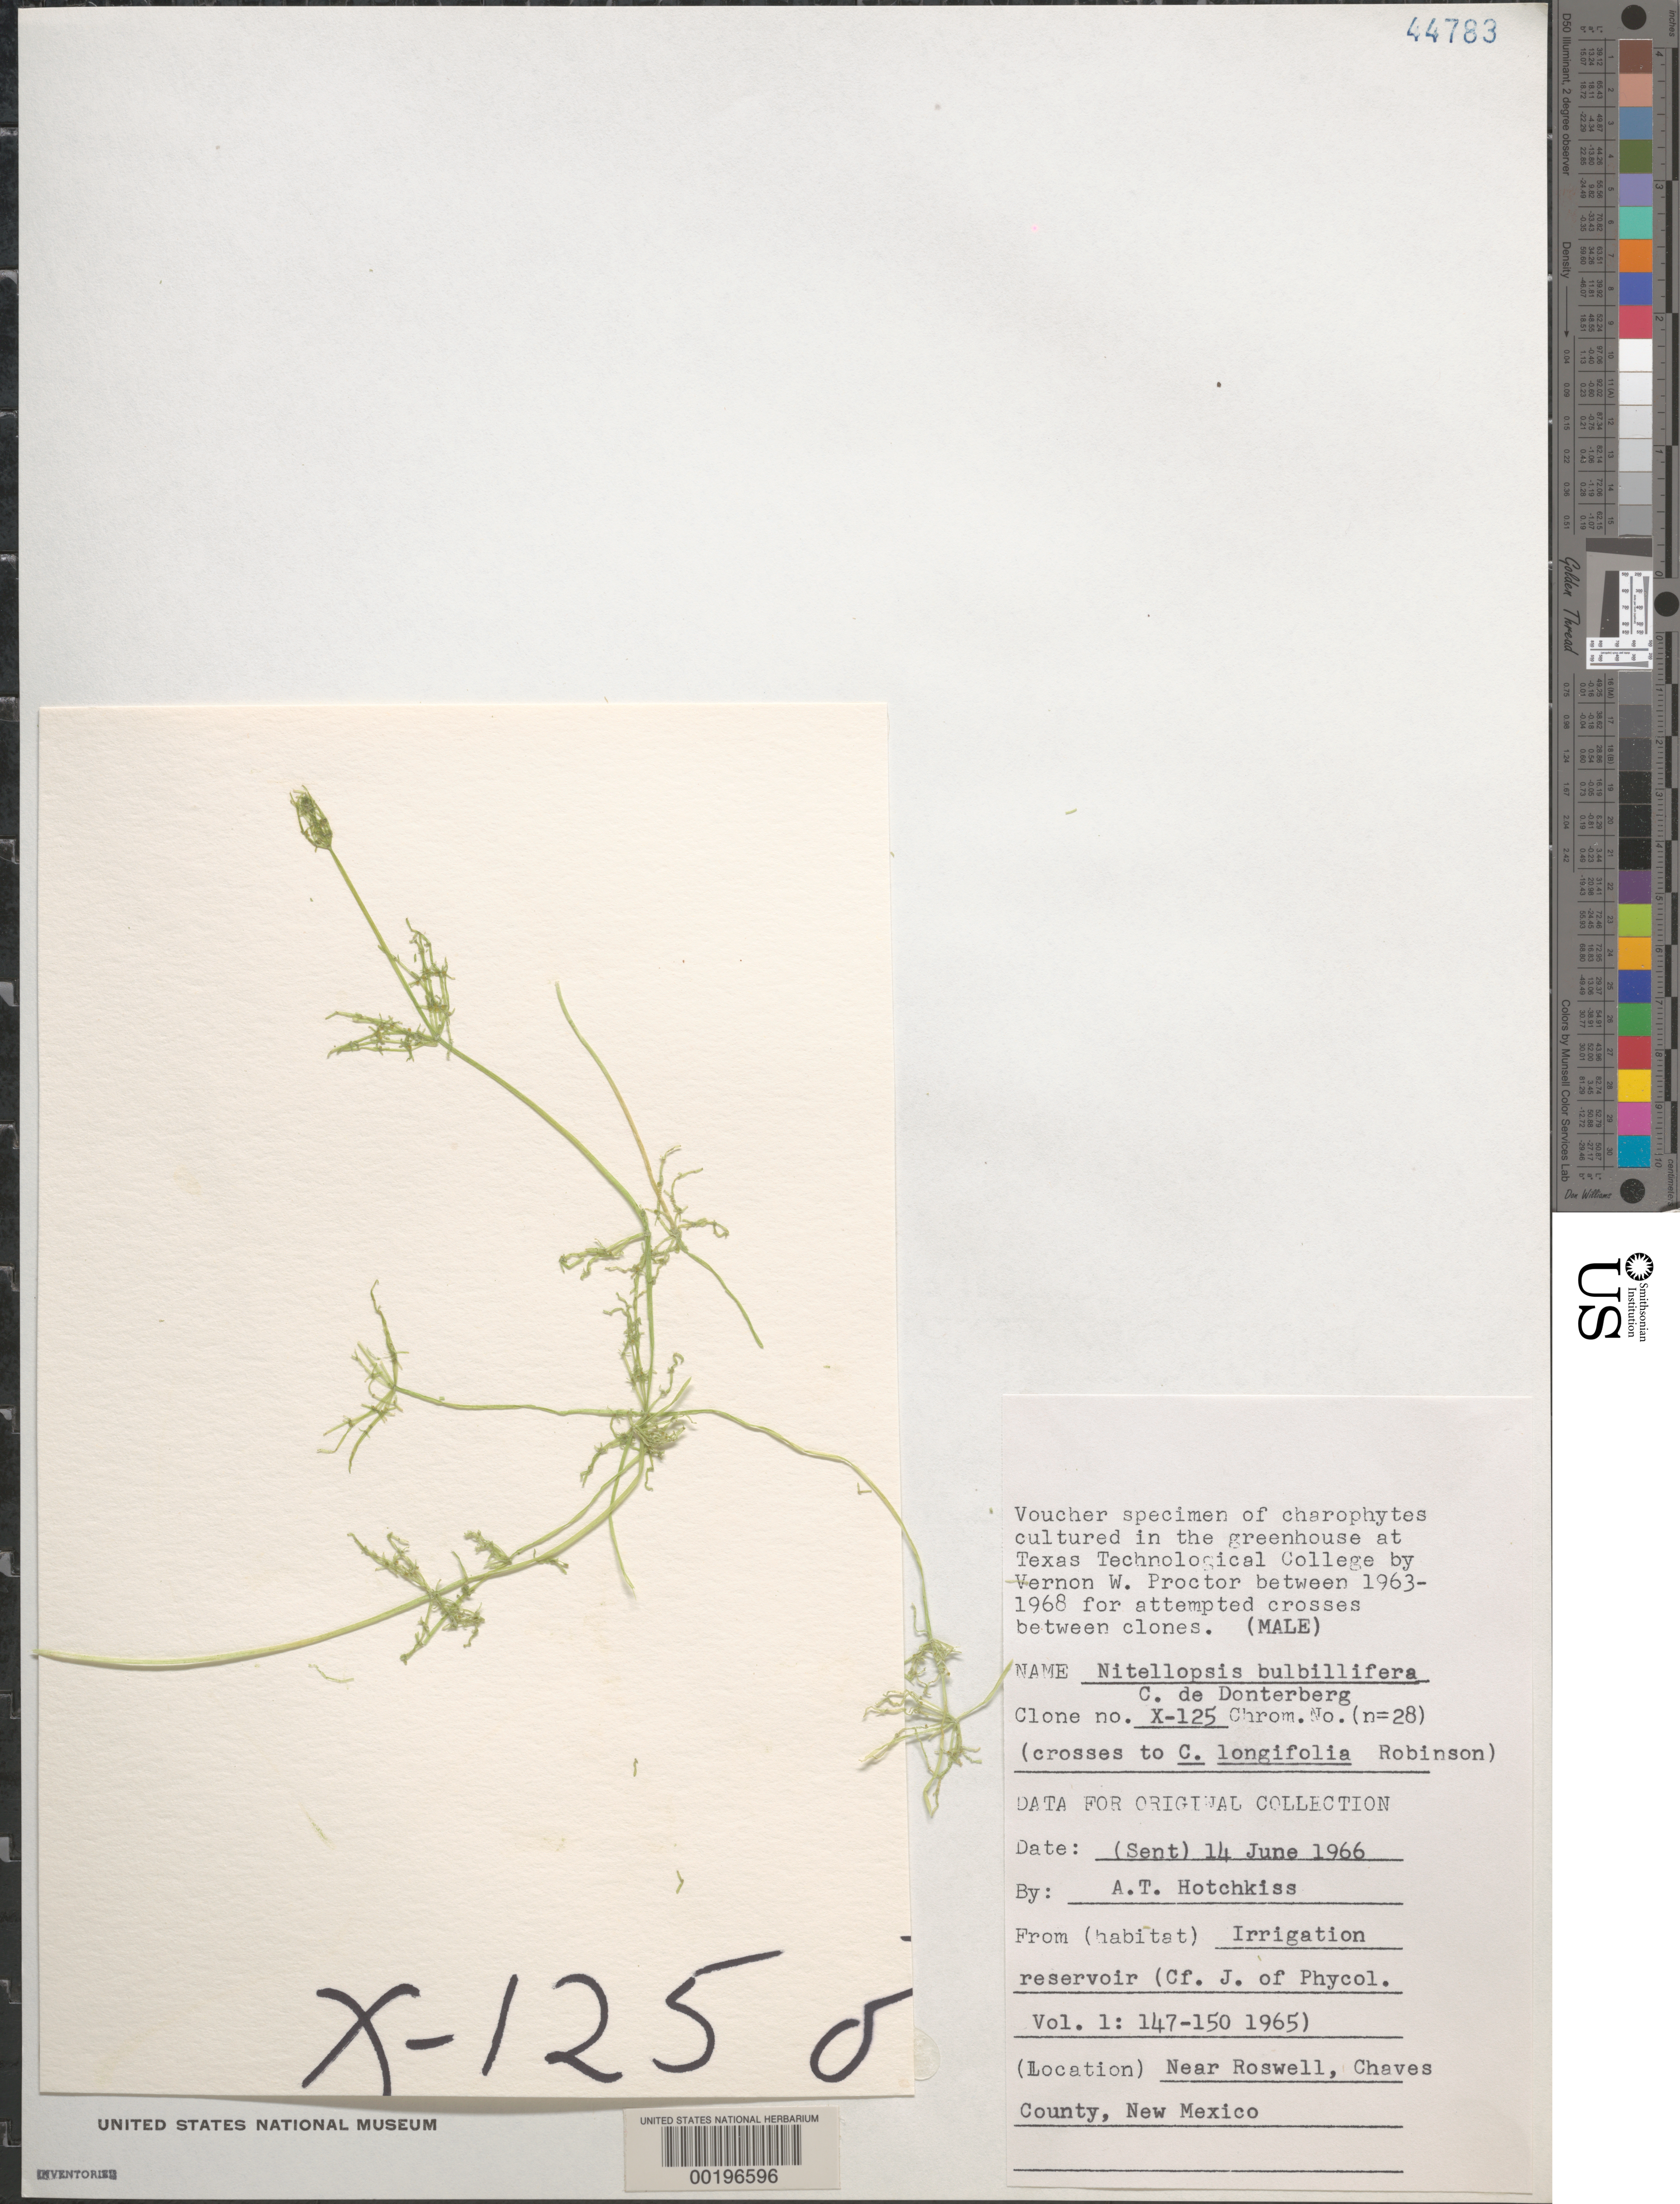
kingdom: Plantae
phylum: Charophyta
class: Charophyceae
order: Charales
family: Characeae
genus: Nitellopsis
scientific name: Nitellopsis bulbillifera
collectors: A. Hotchkiss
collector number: X-125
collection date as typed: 14 Jun 1966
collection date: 1966-06-14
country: United States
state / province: New Mexico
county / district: Chaves County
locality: Near Roswell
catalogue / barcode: US 44783